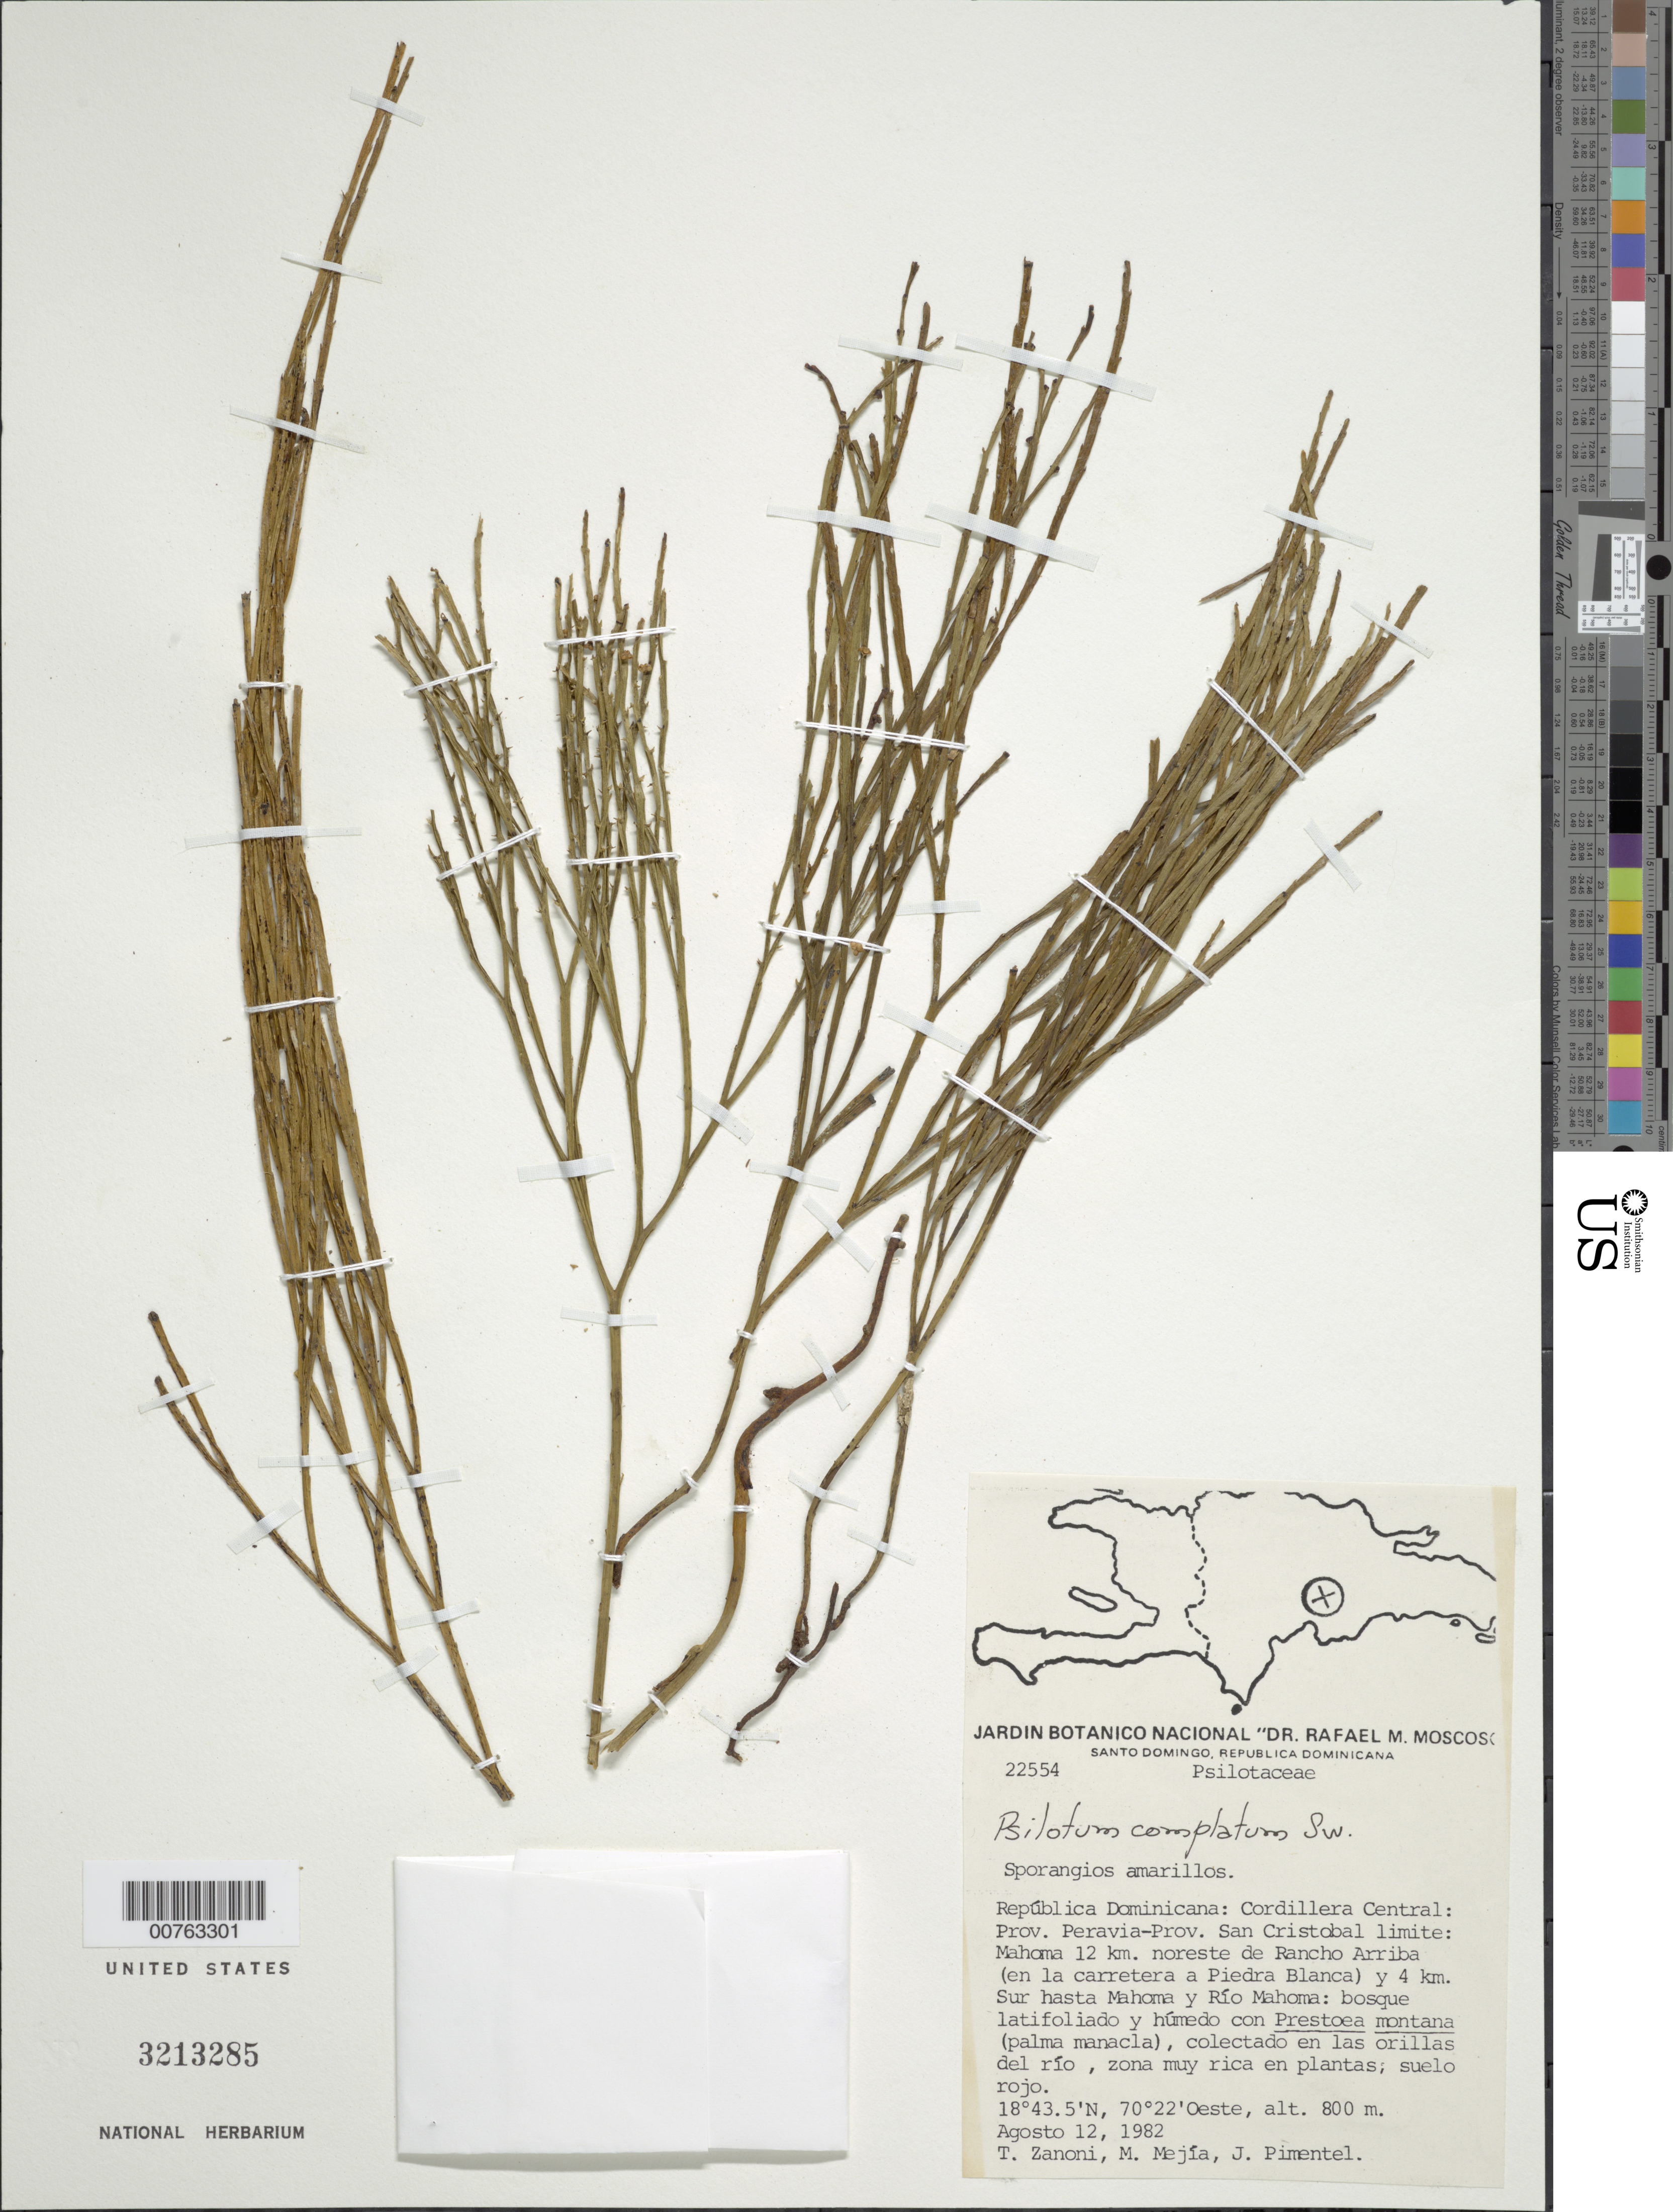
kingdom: Plantae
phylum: Tracheophyta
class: Polypodiopsida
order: Psilotales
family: Psilotaceae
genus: Psilotum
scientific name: Psilotum complanatum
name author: Sw.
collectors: T. A. Zanoni, M. Mejia & J. Pimentel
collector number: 22554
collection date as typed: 12 Aug 1982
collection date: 1982-08-12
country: Dominican Republic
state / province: Peravia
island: Hispaniola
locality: Cordillera Central, Provincia Peravia - Provincia San Cristobal limite, Mahoma 12 km NE de Rancho Arriba (en la carr. A Piedra Blanca) y 4 km S hacia Mahoma y Río Mahoma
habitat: Bosque latifoliado y humedo con Prestoea montana, orillas del río, zona muy rica en plantas, suelo rojizo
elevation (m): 800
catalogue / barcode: US 3213285